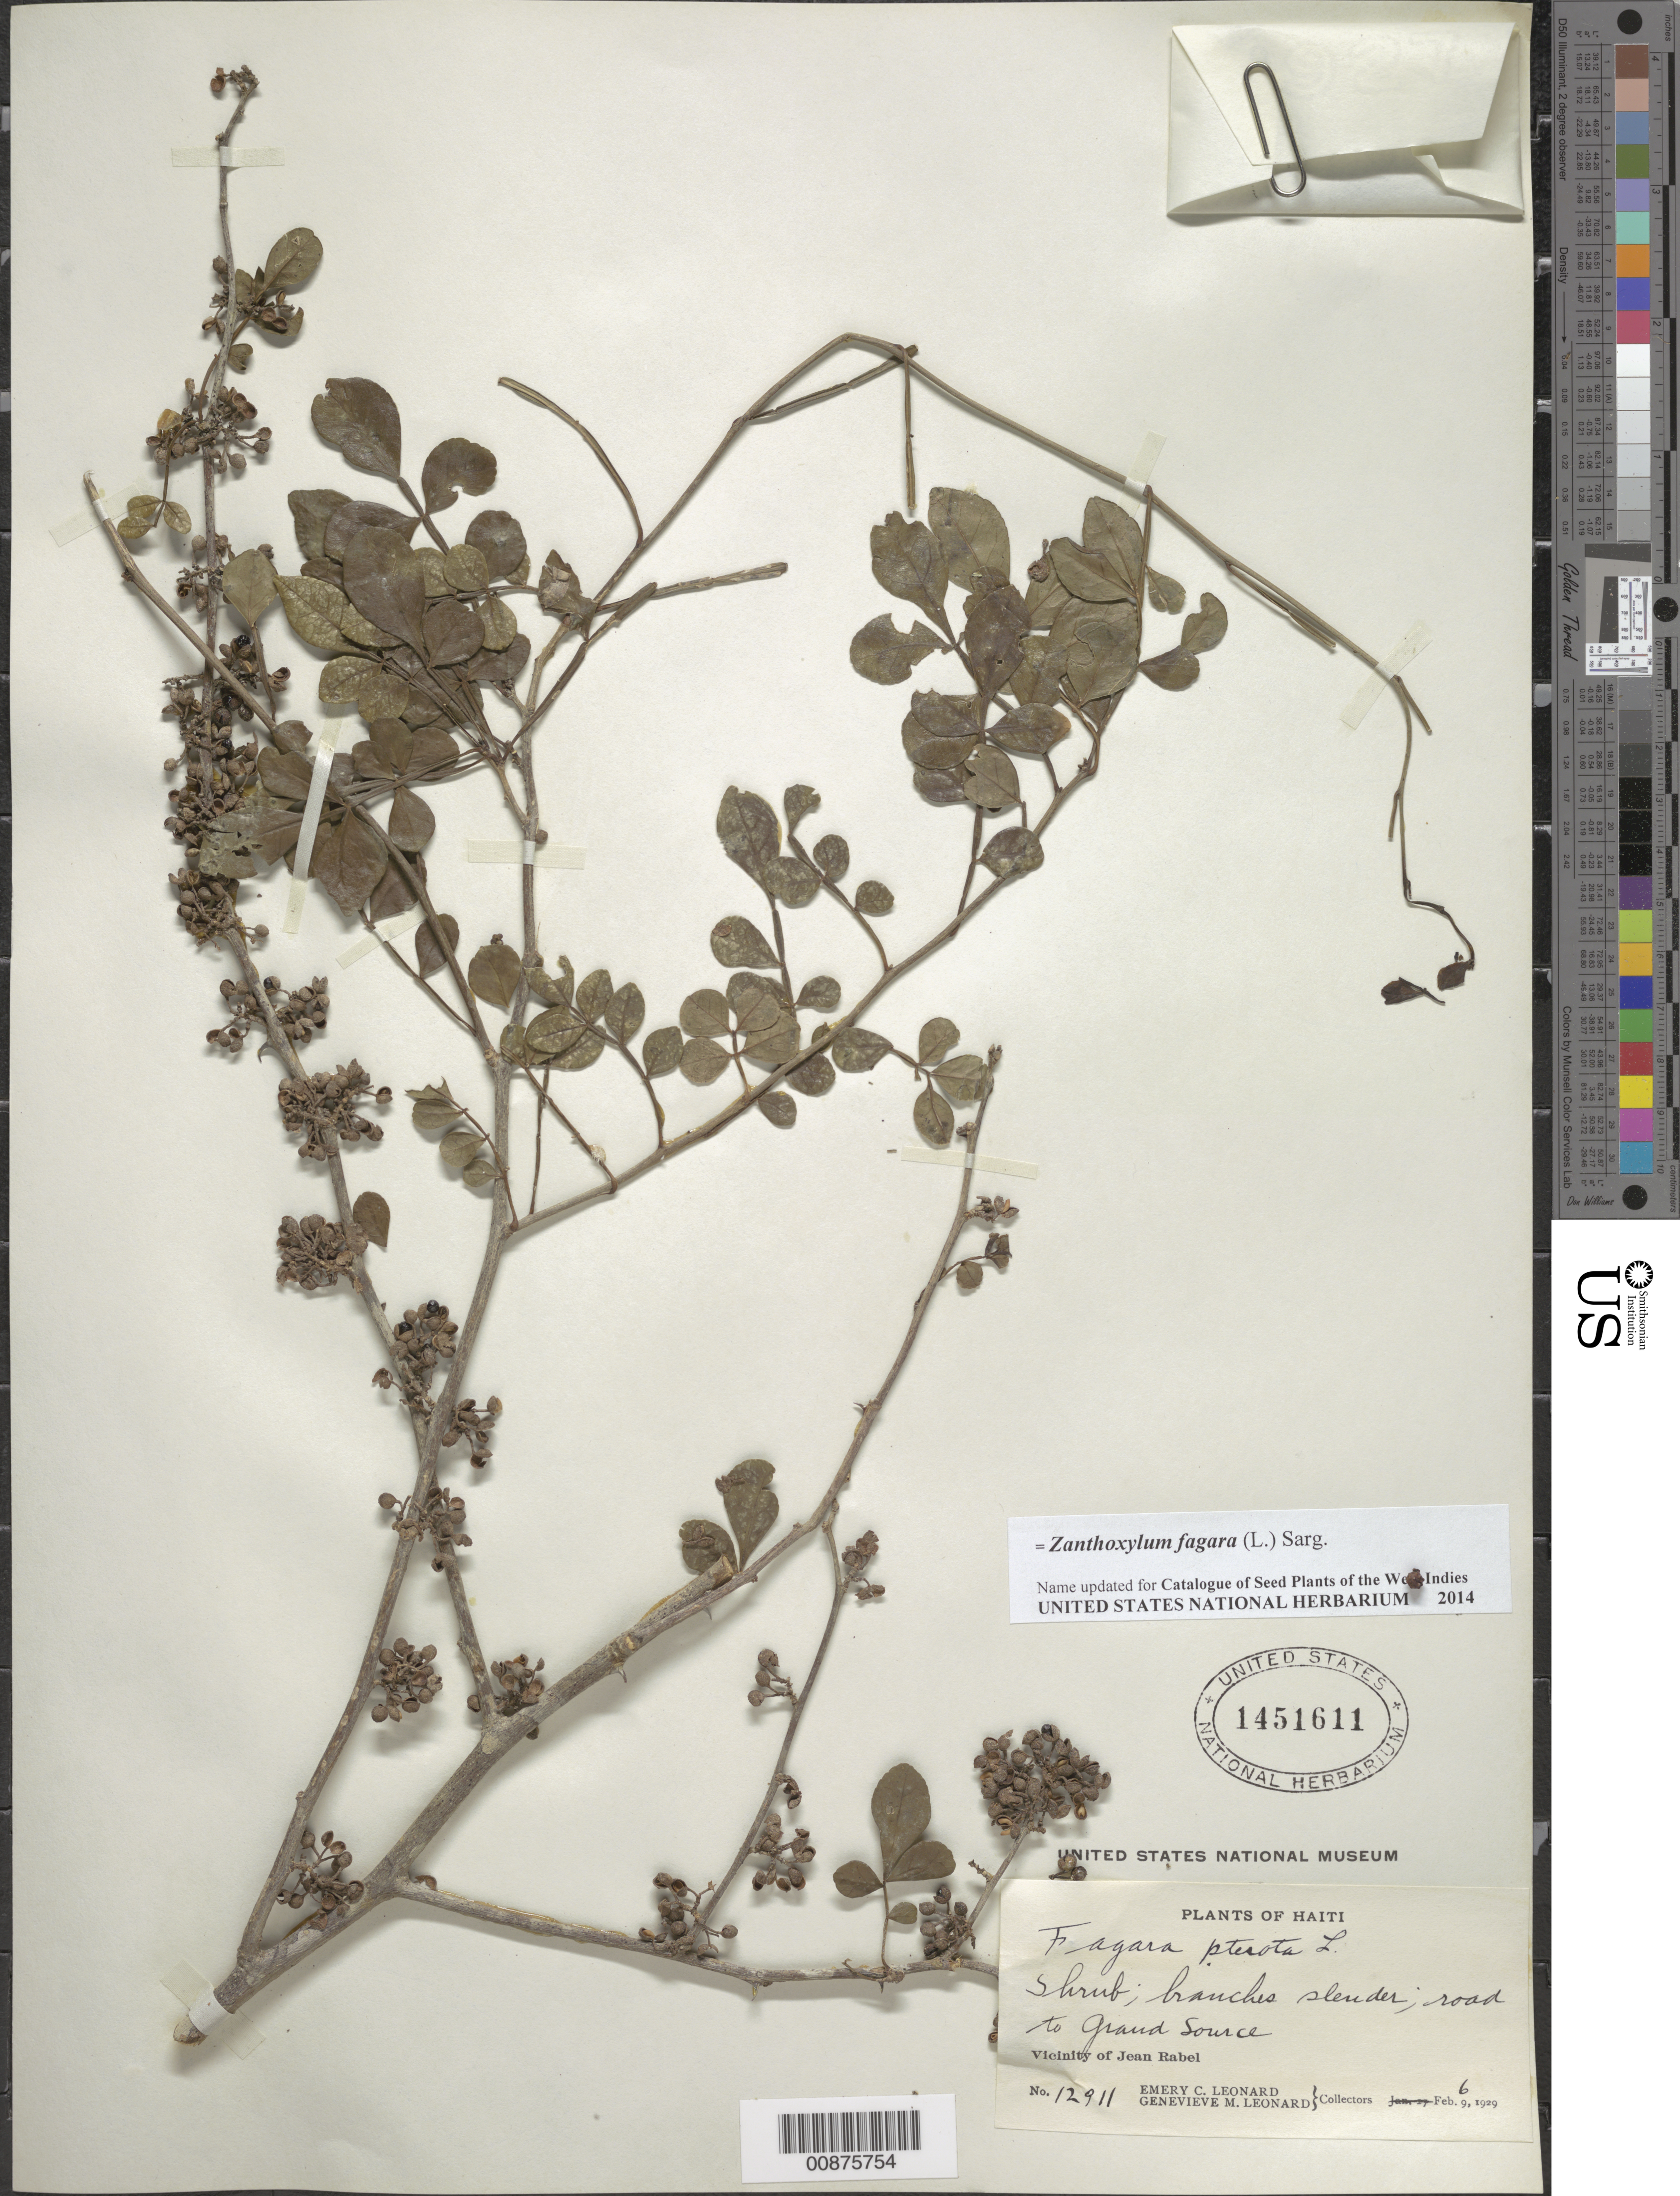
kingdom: Plantae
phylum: Tracheophyta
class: Magnoliopsida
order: Sapindales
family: Rutaceae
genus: Zanthoxylum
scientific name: Zanthoxylum fagara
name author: (L.) Sarg.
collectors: E. C. Leonard & G. M. Leonard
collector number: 12911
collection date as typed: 06 Feb 1929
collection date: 1929-02-06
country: Haiti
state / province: Nord-Ouest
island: Hispaniola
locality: Vicinity of Jean Rabel, road to Grand Source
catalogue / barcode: US 1451611